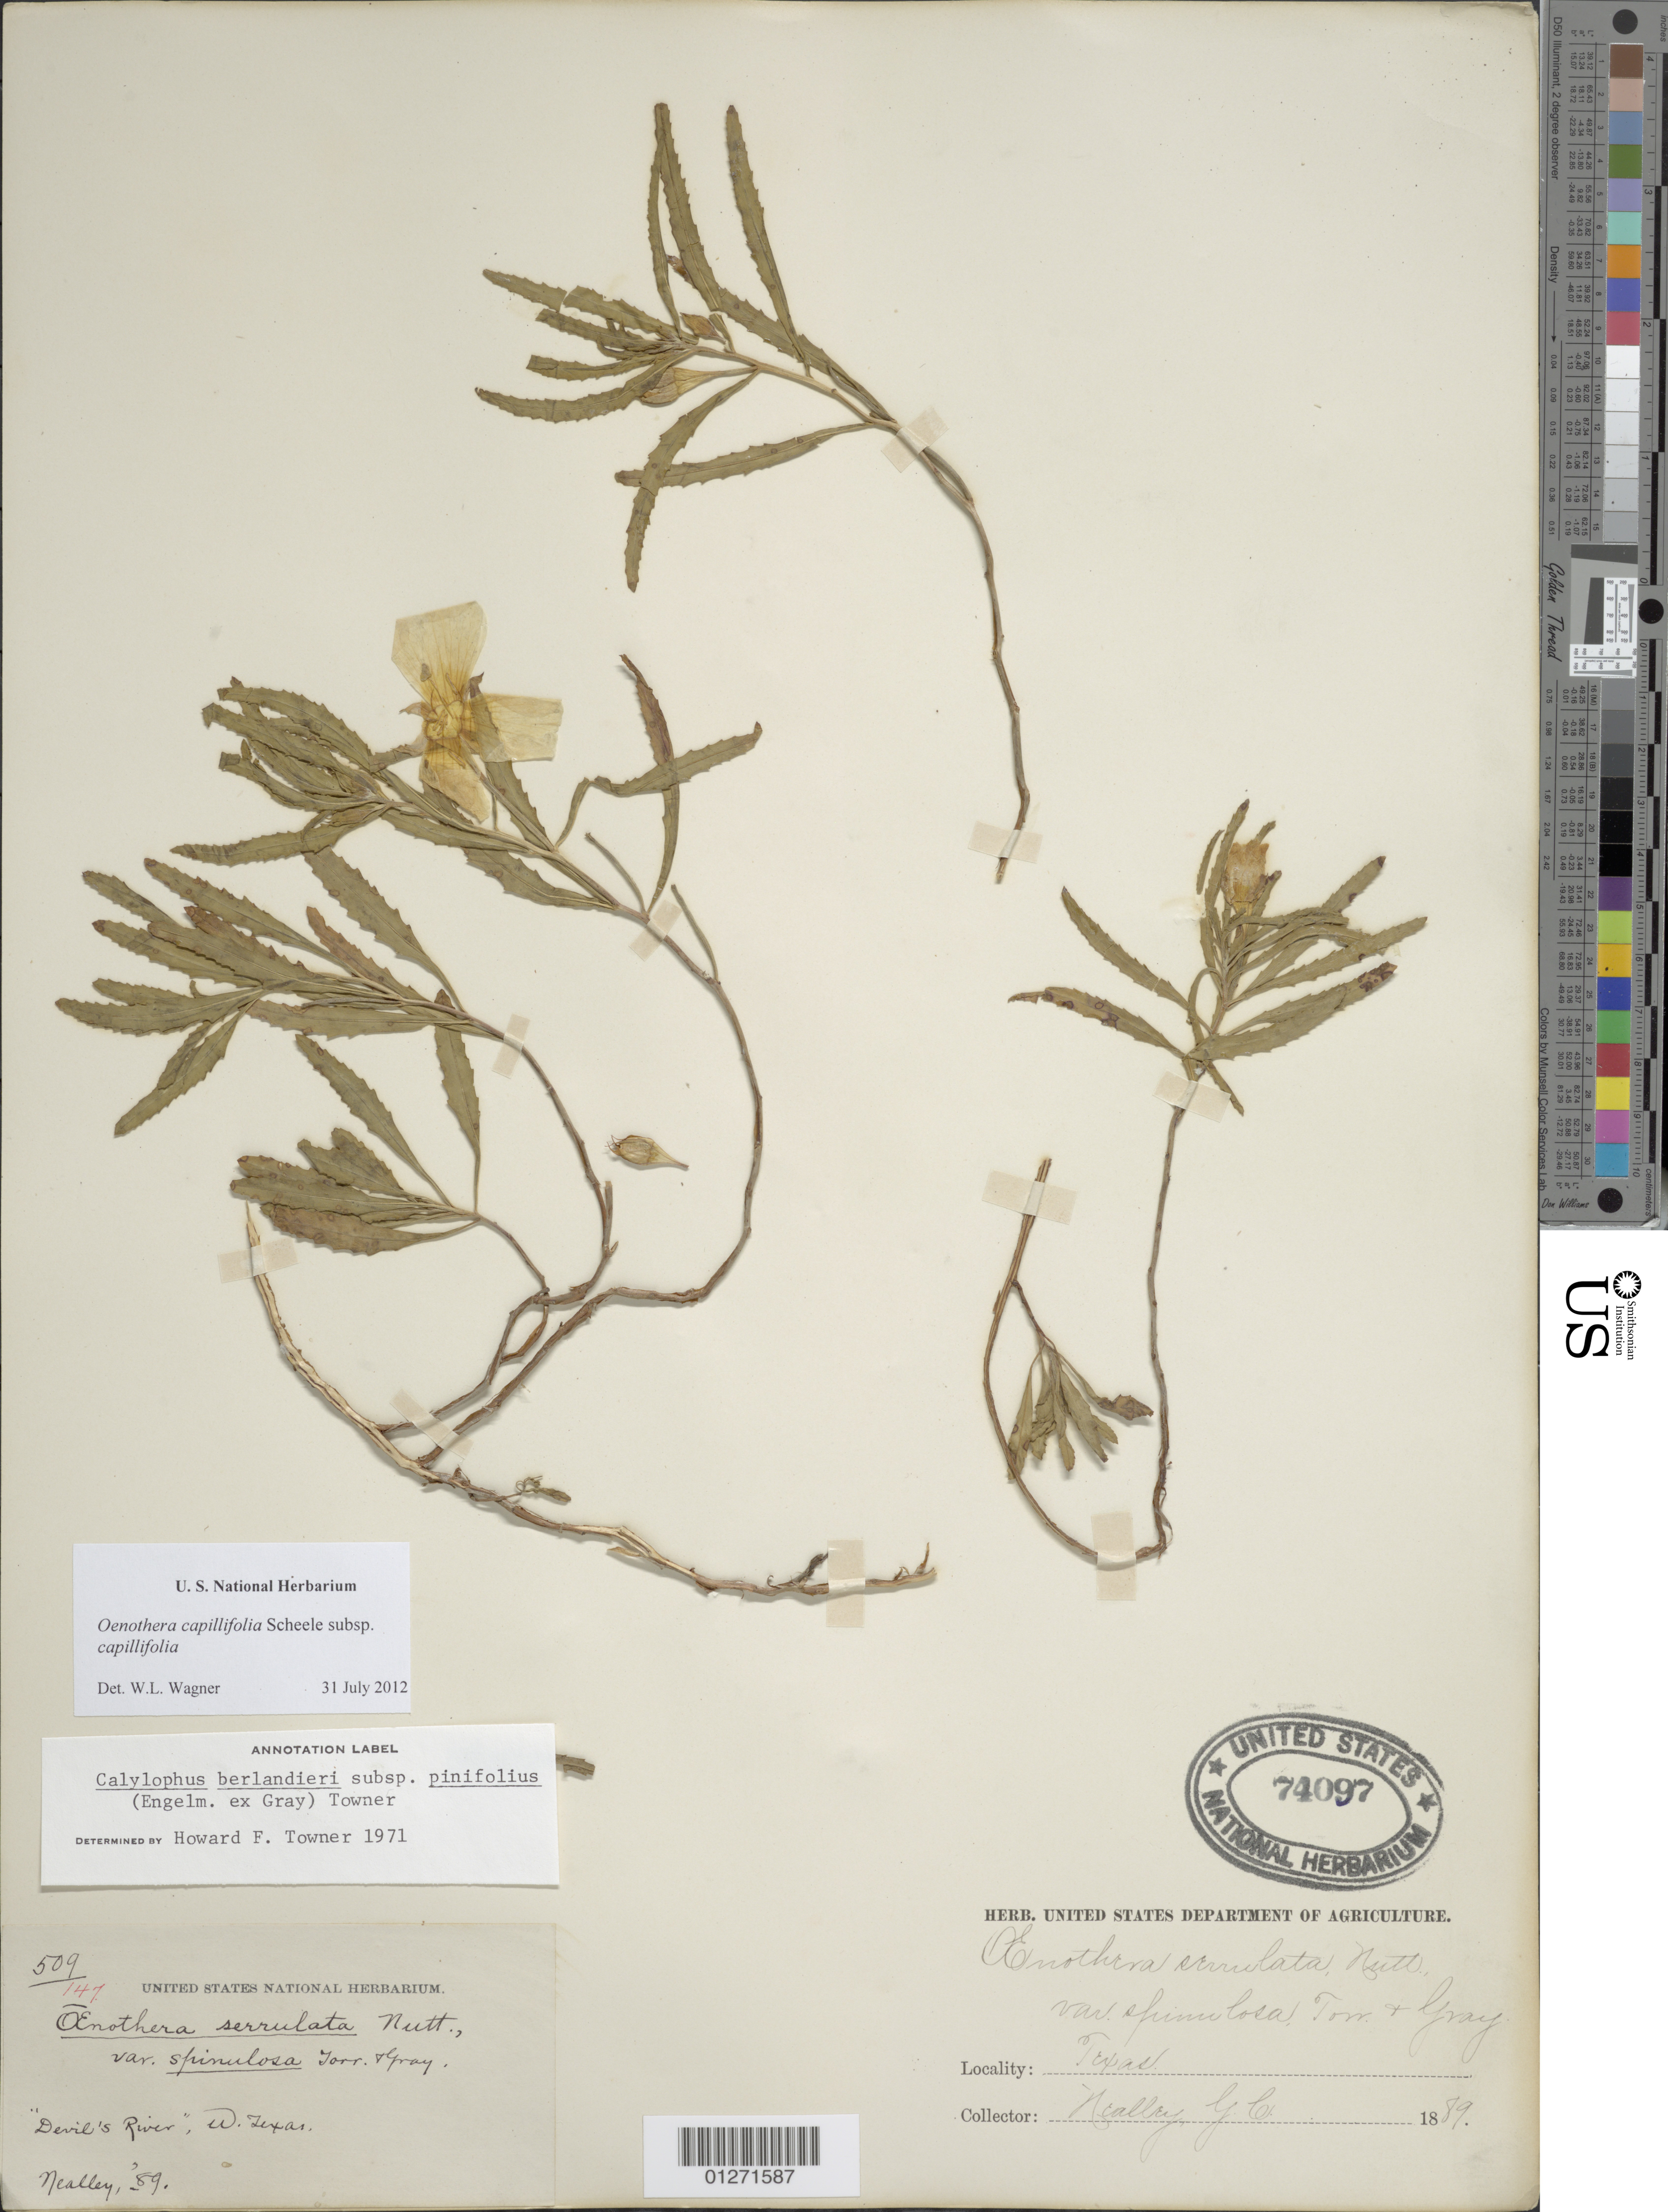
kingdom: Plantae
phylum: Tracheophyta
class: Magnoliopsida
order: Myrtales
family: Onagraceae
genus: Oenothera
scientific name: Oenothera capillifolia subsp. capillifolia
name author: Scheele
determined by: Wagner, W. L., (BOT), Smithsonian Institution - National Museum of Natural History (UNITED STATES)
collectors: G. C. Nealley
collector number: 509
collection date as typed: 1889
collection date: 1889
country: United States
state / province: Texas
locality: Devil's River, W. Texas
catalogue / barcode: US 74097